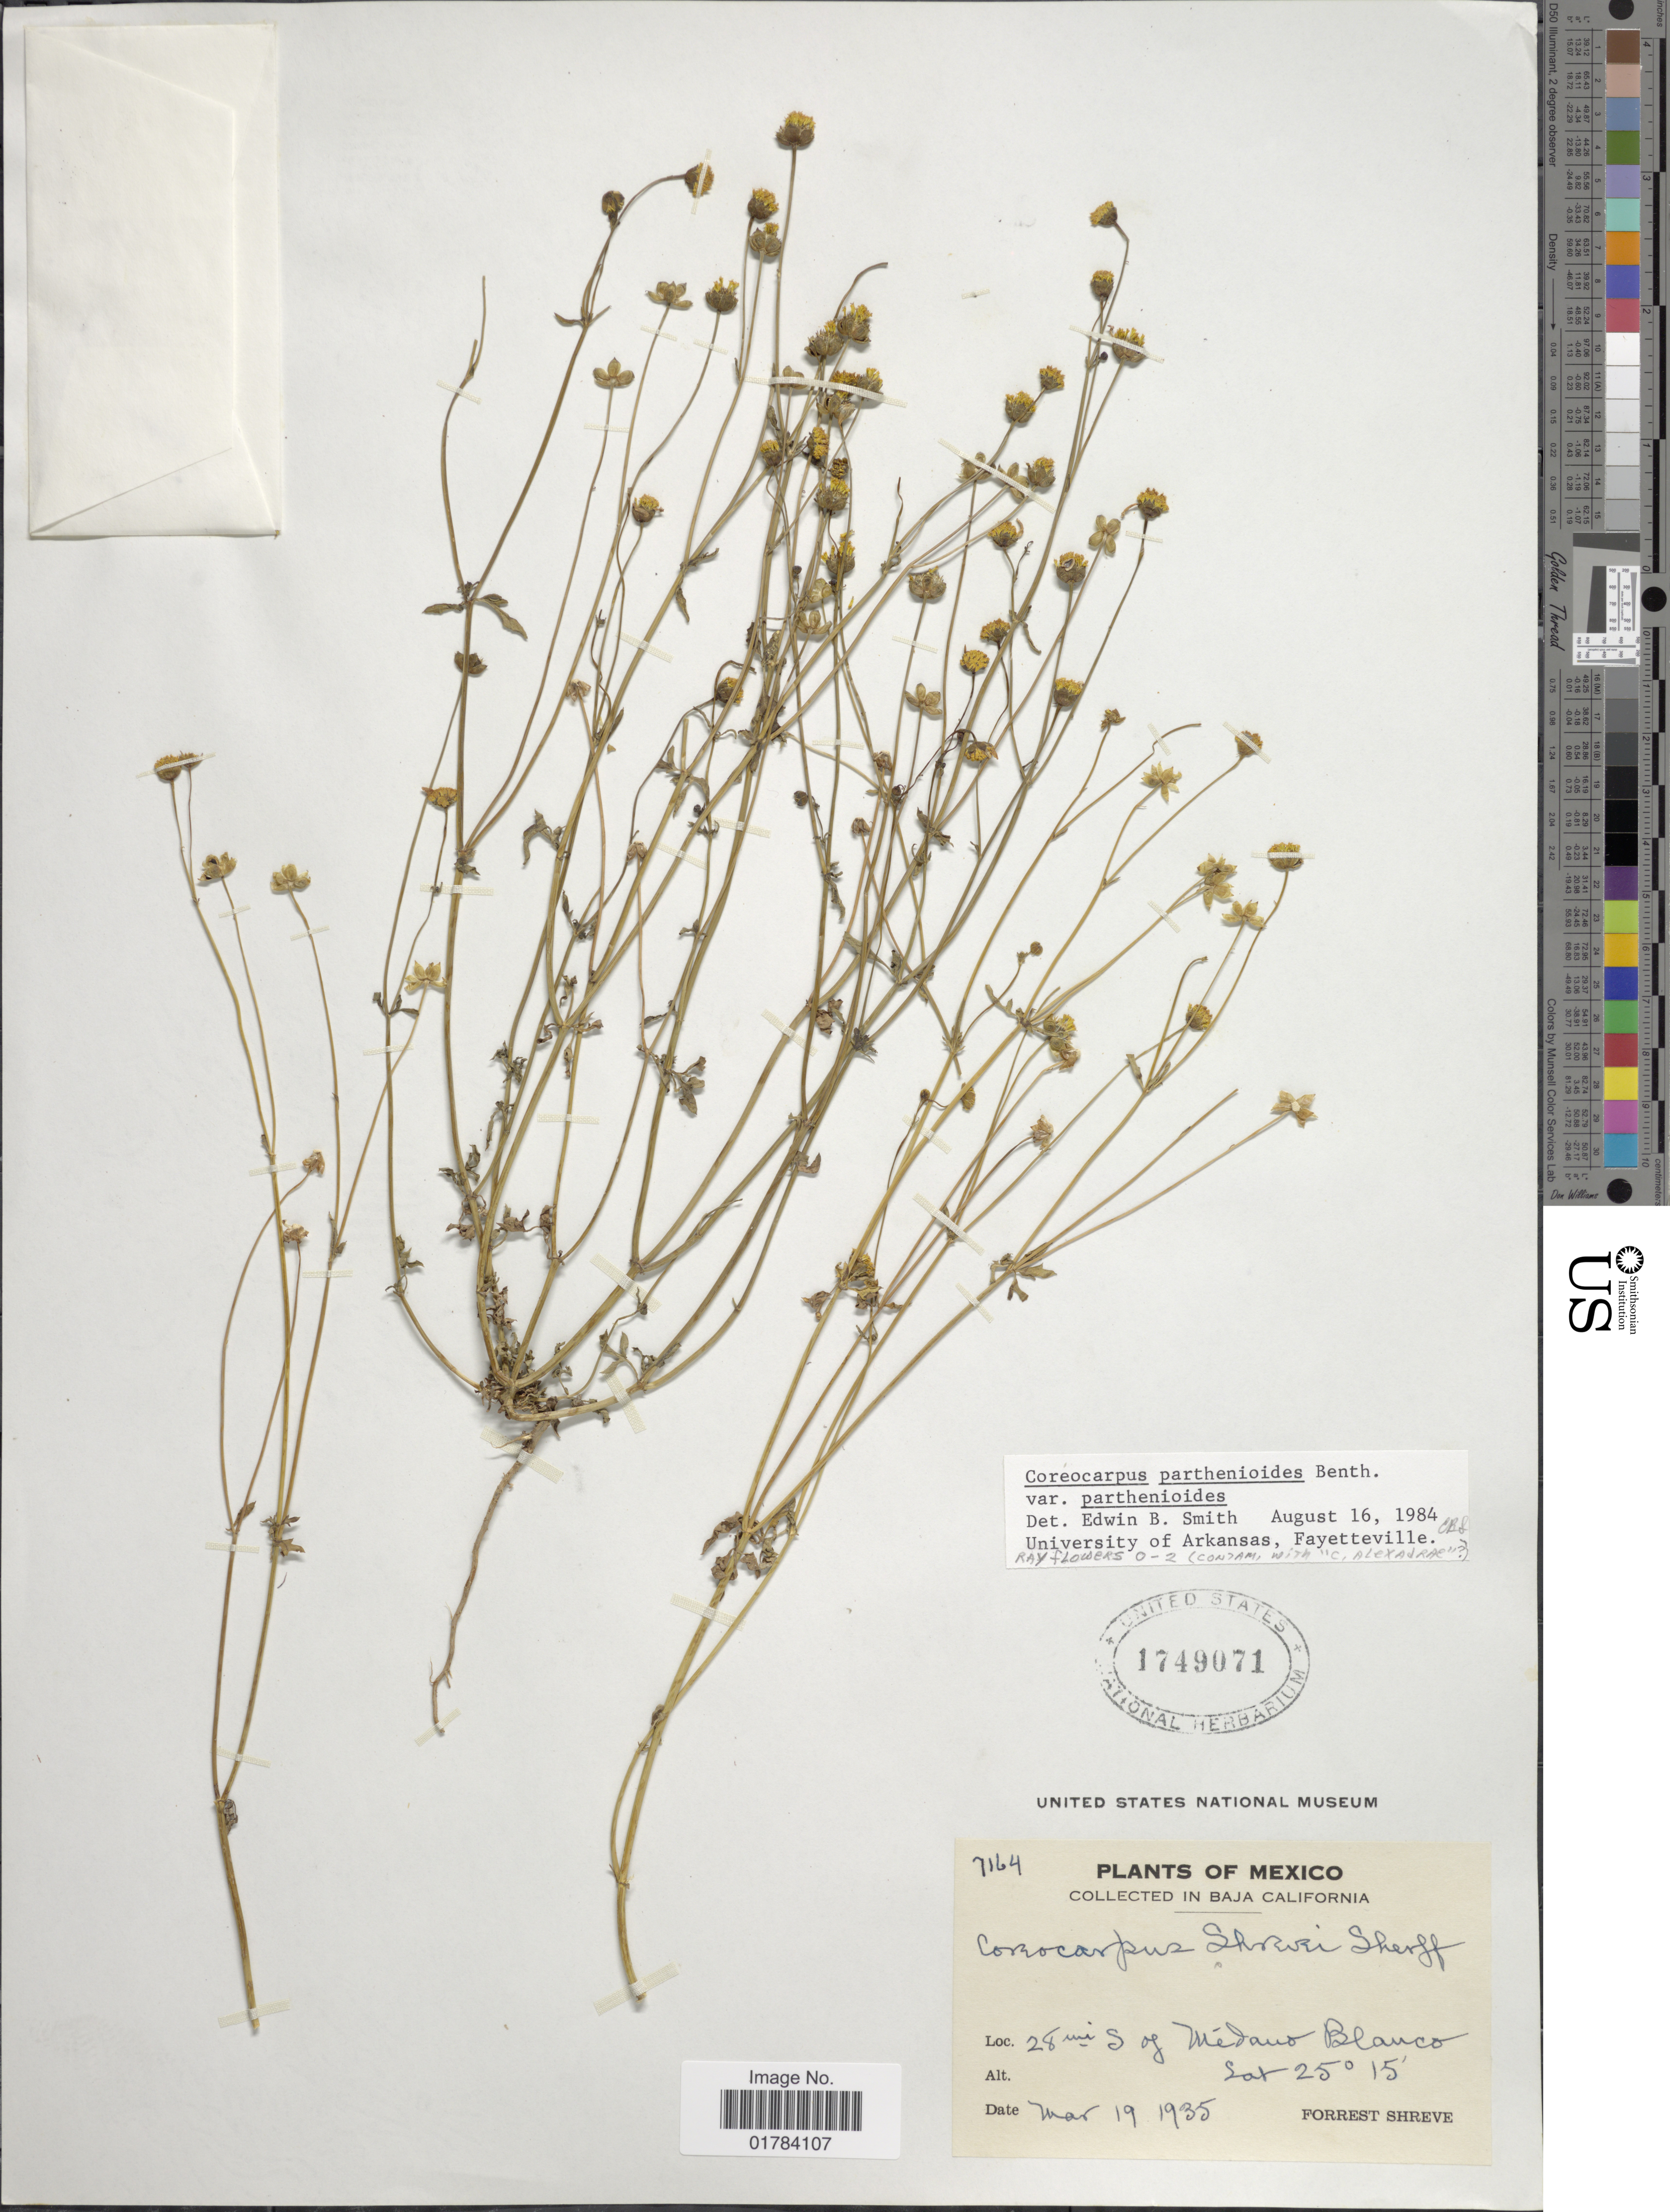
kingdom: Plantae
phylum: Tracheophyta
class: Magnoliopsida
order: Asterales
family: Asteraceae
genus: Coreocarpus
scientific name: Coreocarpus parthenioides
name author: Benth.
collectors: F. Shreve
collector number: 7164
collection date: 1935-03-19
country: Mexico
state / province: Baja California Sur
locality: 28 mi. S of Medano Blanco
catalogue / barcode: US 1749071